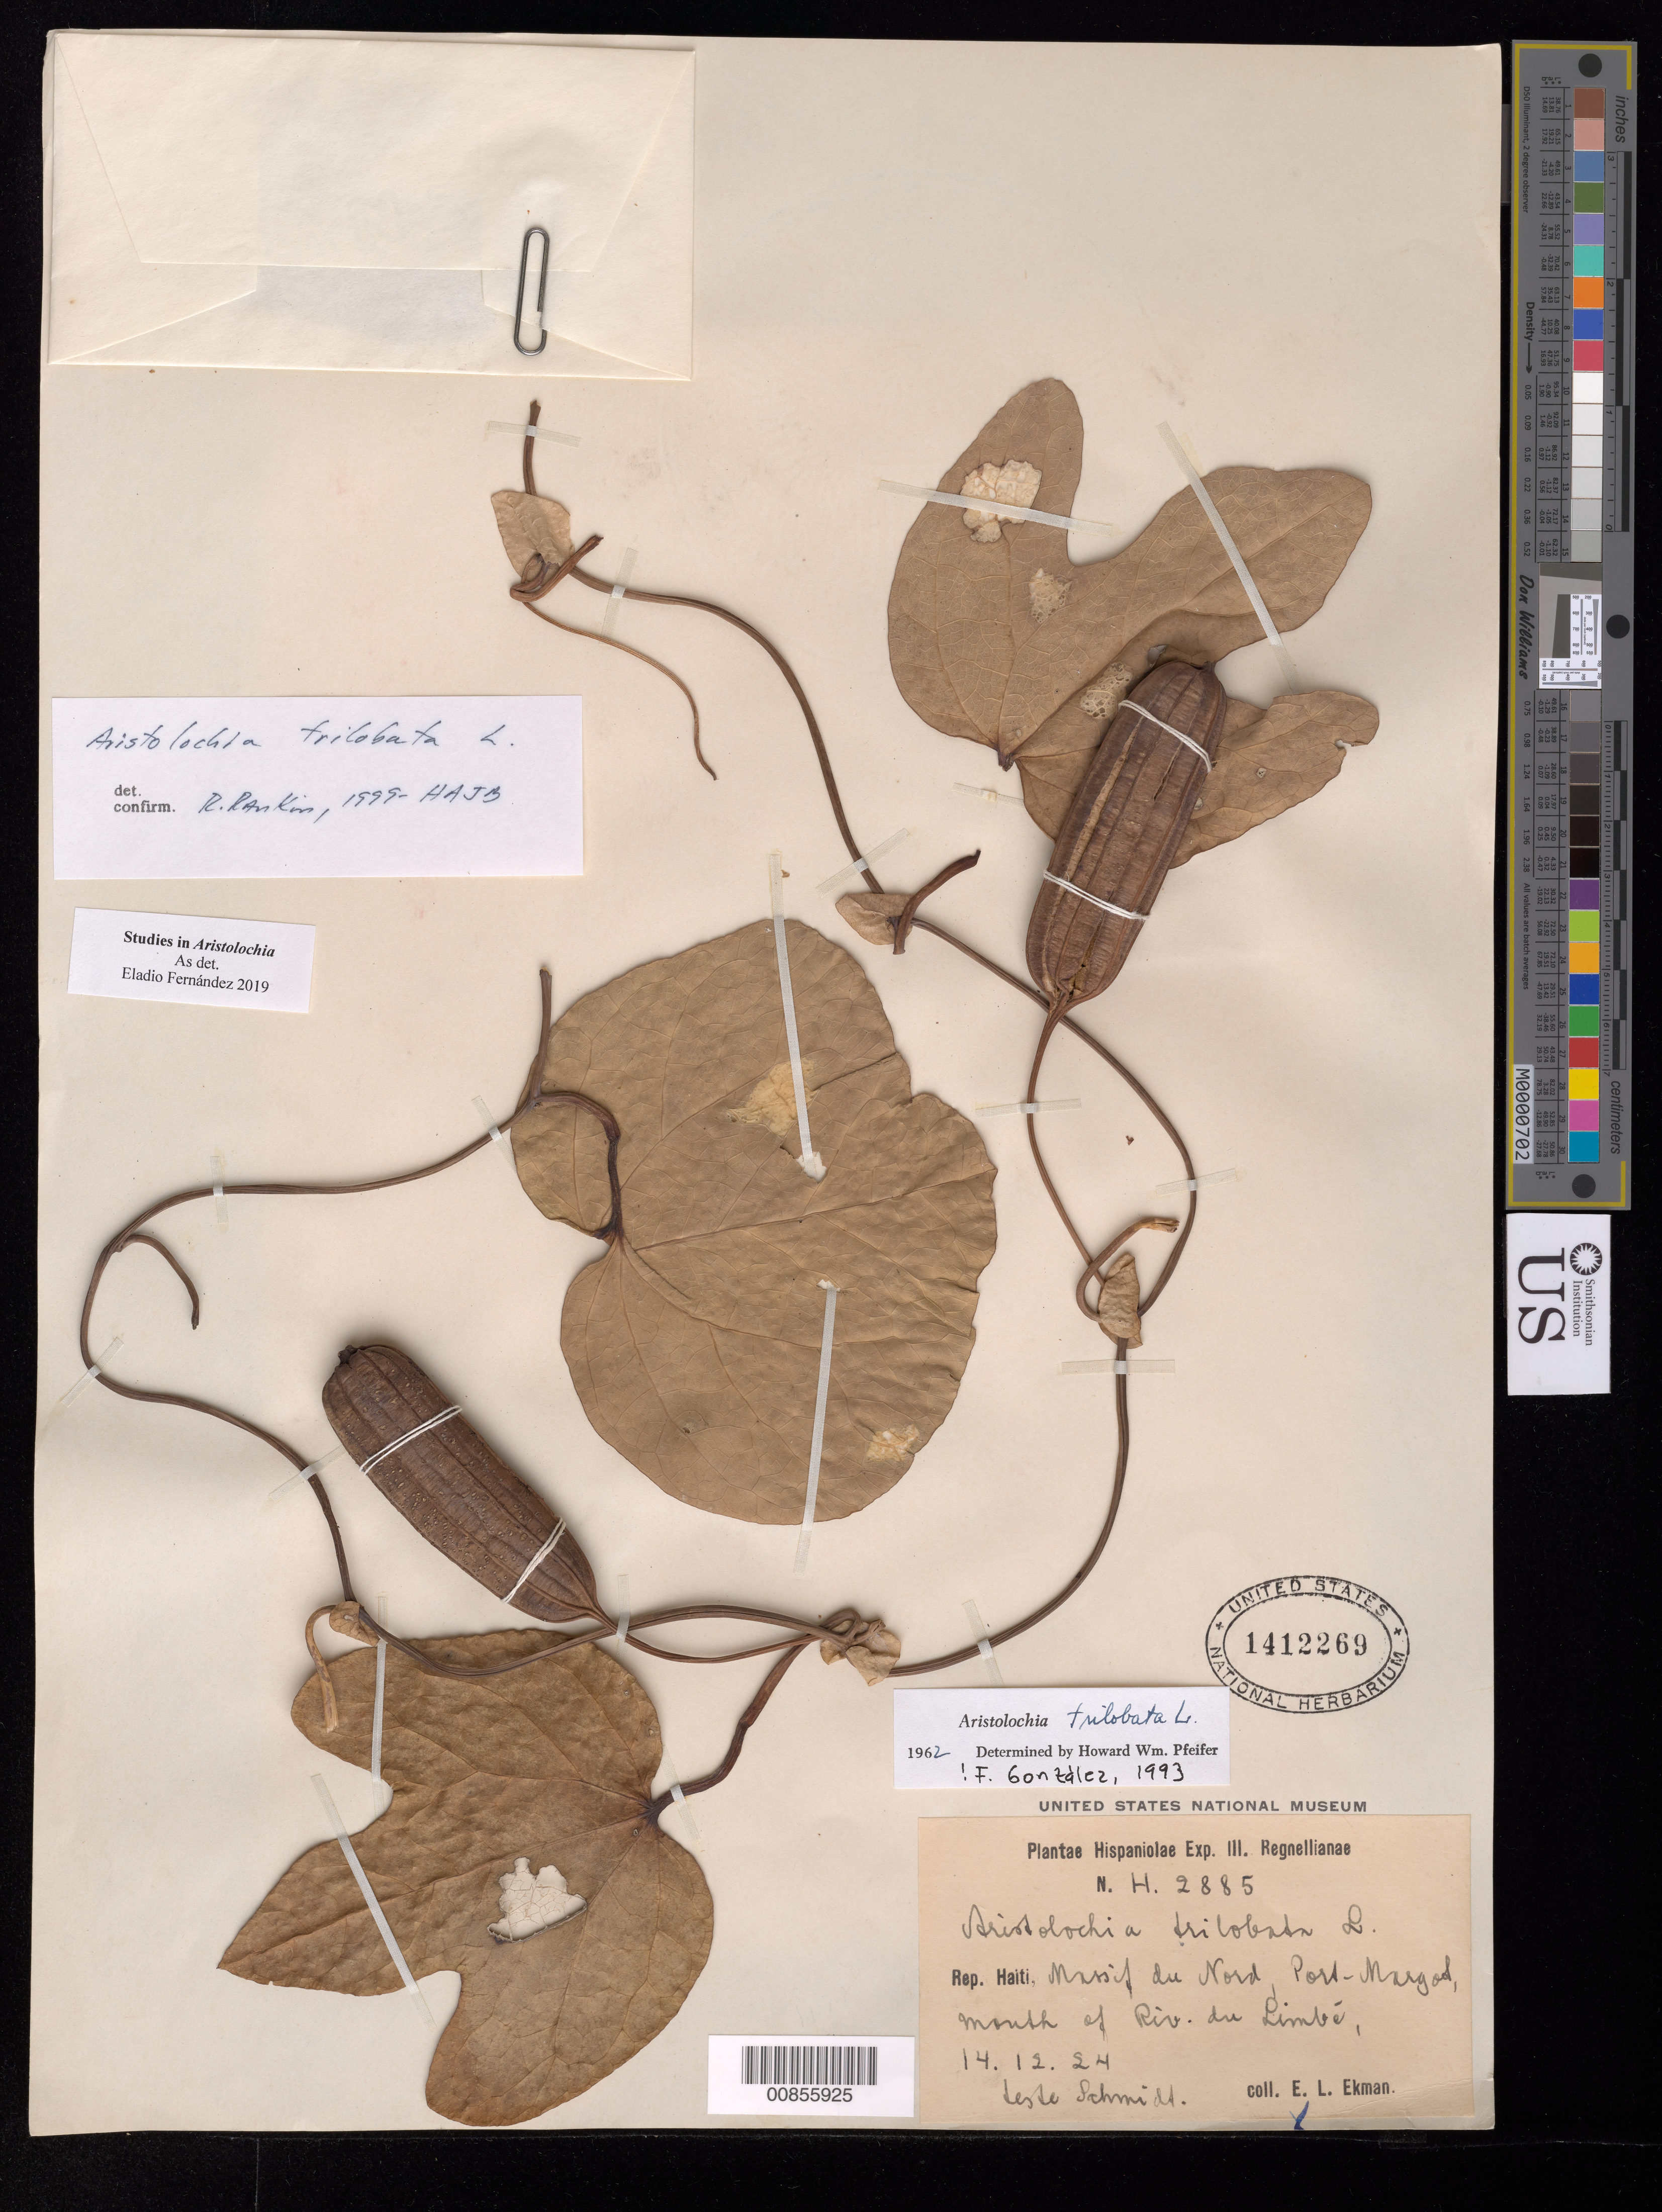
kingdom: Plantae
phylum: Tracheophyta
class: Magnoliopsida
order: Piperales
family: Aristolochiaceae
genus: Aristolochia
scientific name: Aristolochia trilobata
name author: L.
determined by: Rankin Rodriguez, Rosa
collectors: E. L. Ekman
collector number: H 2885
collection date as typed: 14 Dec 1924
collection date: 1924-12-14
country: Haiti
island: Hispaniola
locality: Massif du Nord, Port-Margot, mouth of Riv. du Limbé.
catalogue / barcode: US 1412269